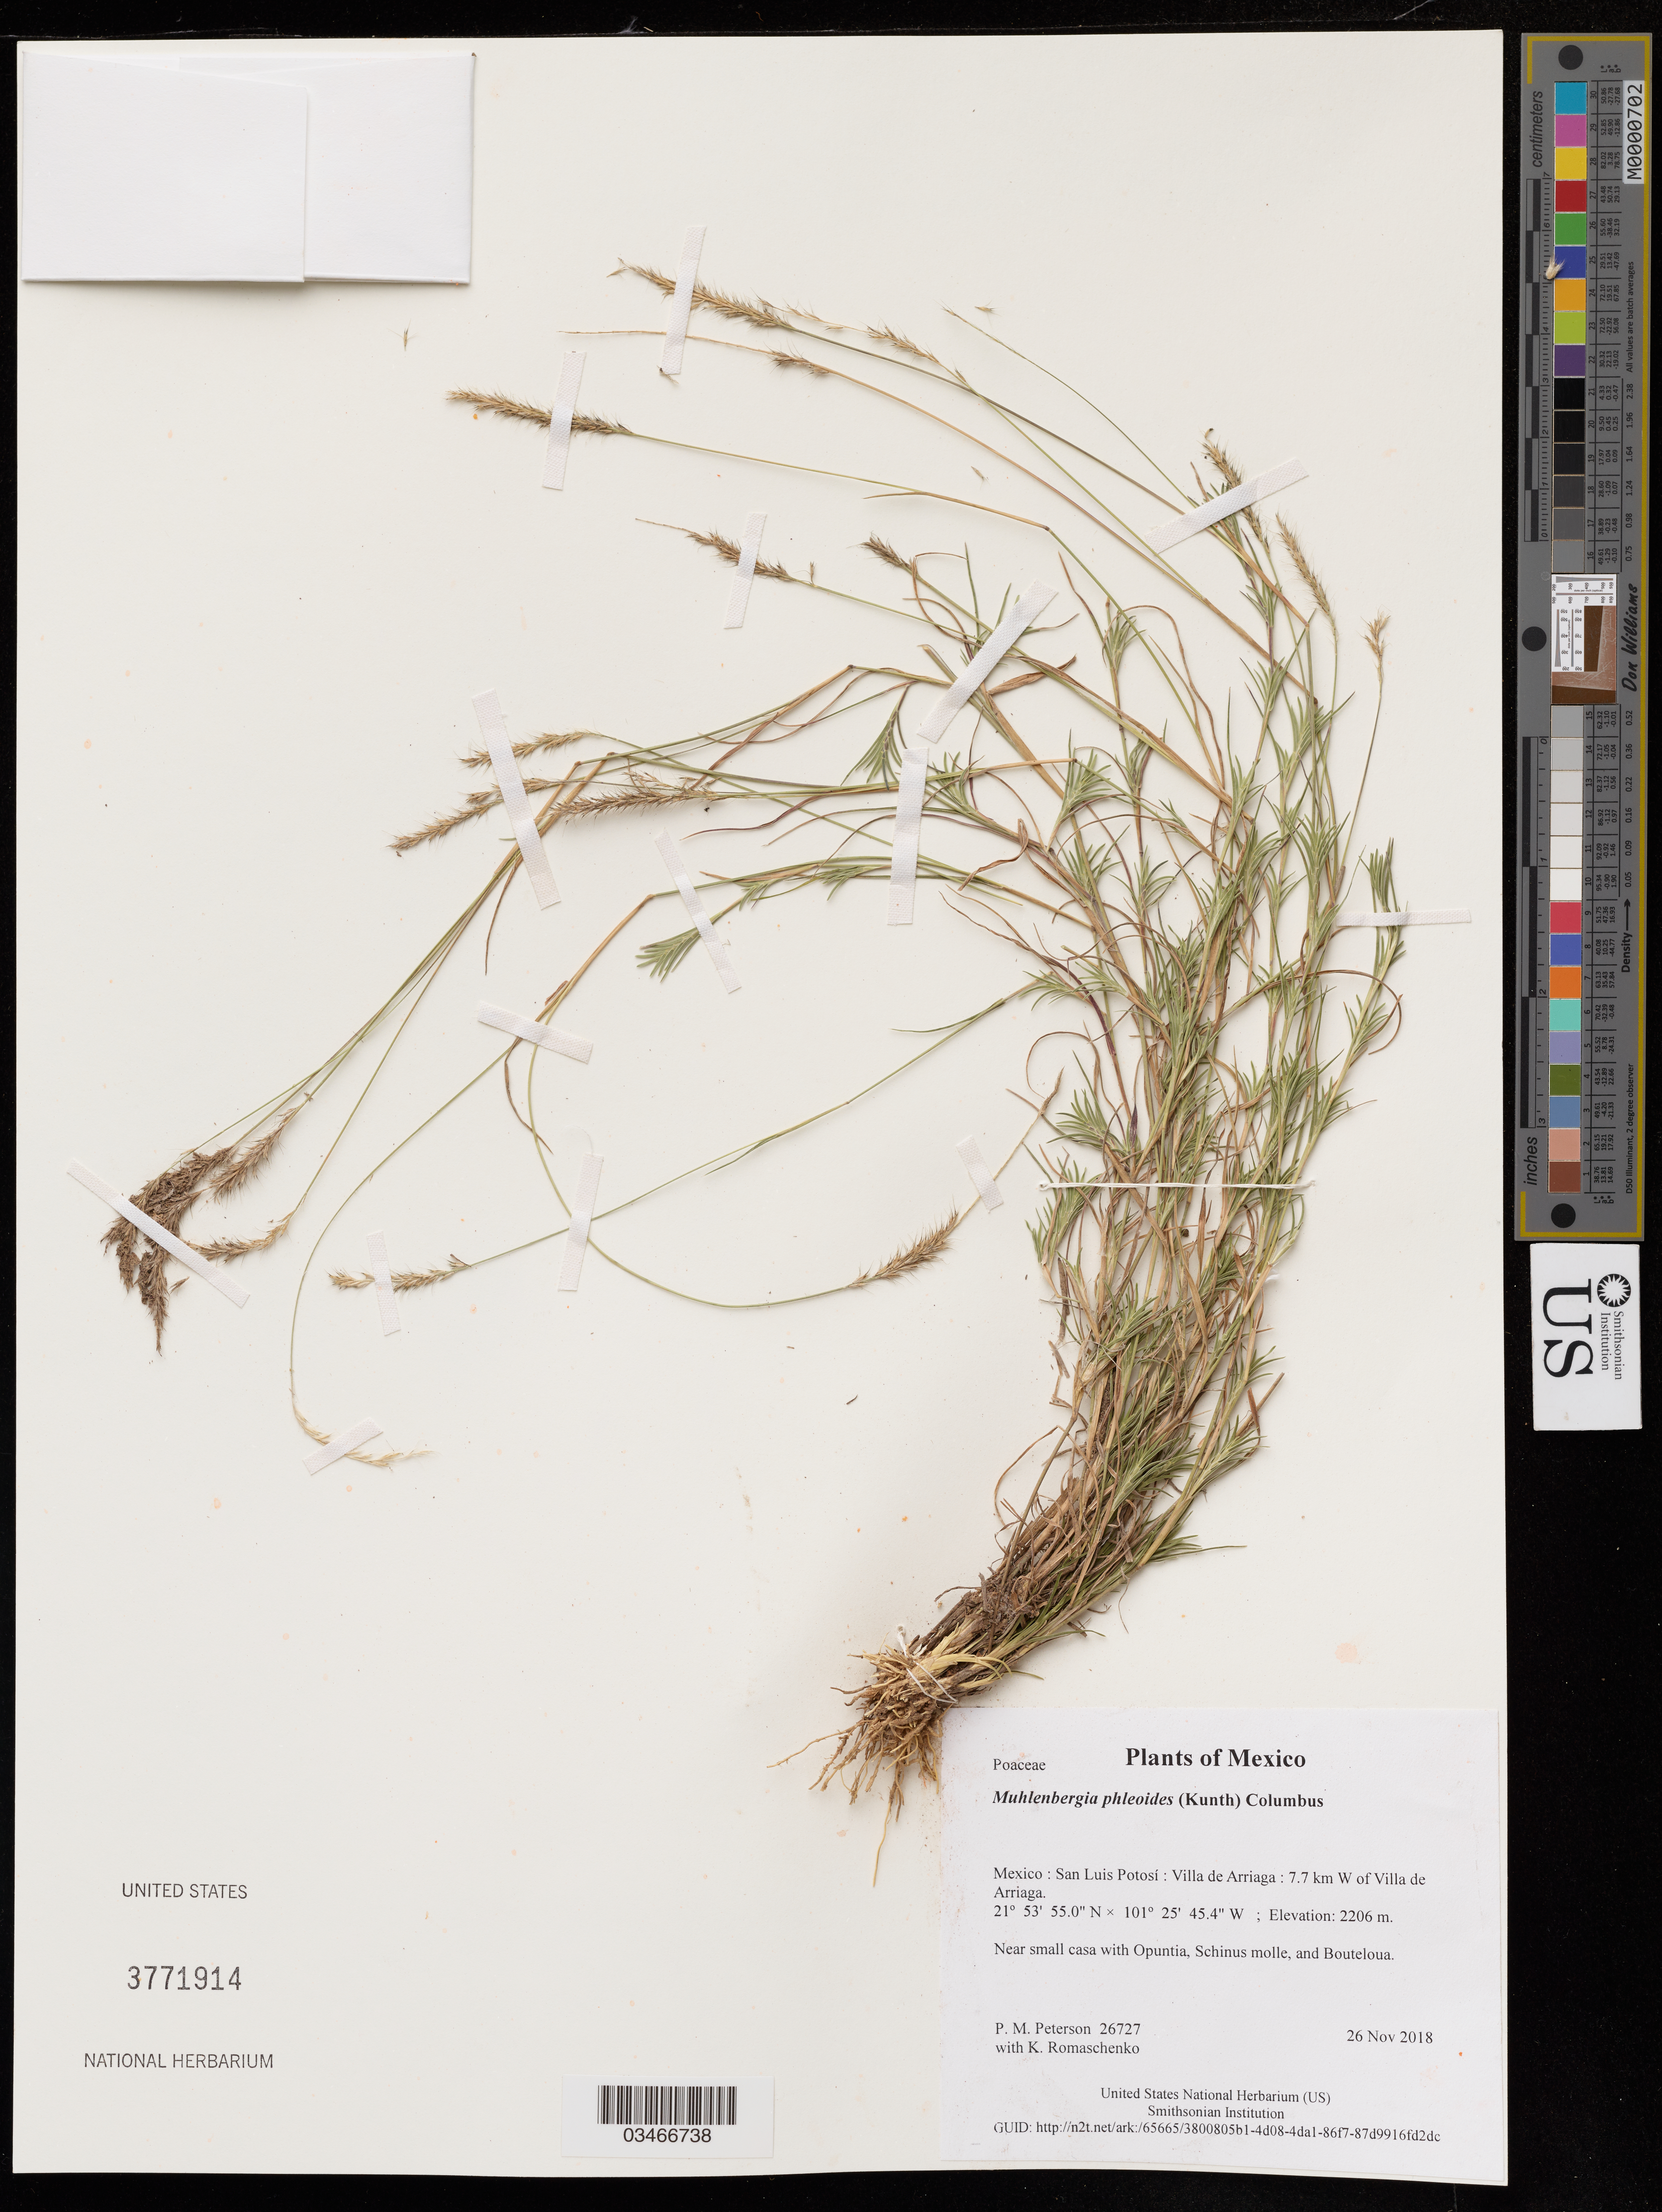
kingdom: Plantae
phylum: Tracheophyta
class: Liliopsida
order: Poales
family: Poaceae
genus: Muhlenbergia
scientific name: Muhlenbergia phleoides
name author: (Kunth) Columbus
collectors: P. M. Peterson & K. Romaschenko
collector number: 26727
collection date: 2018-11-26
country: Mexico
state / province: San Luis Potosí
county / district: Villa de Arriaga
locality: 7.7 km W of Villa de Arriaga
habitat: Near small casa with Opuntia, Schinus molle, and Bouteloua.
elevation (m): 2206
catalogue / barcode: US 3771914